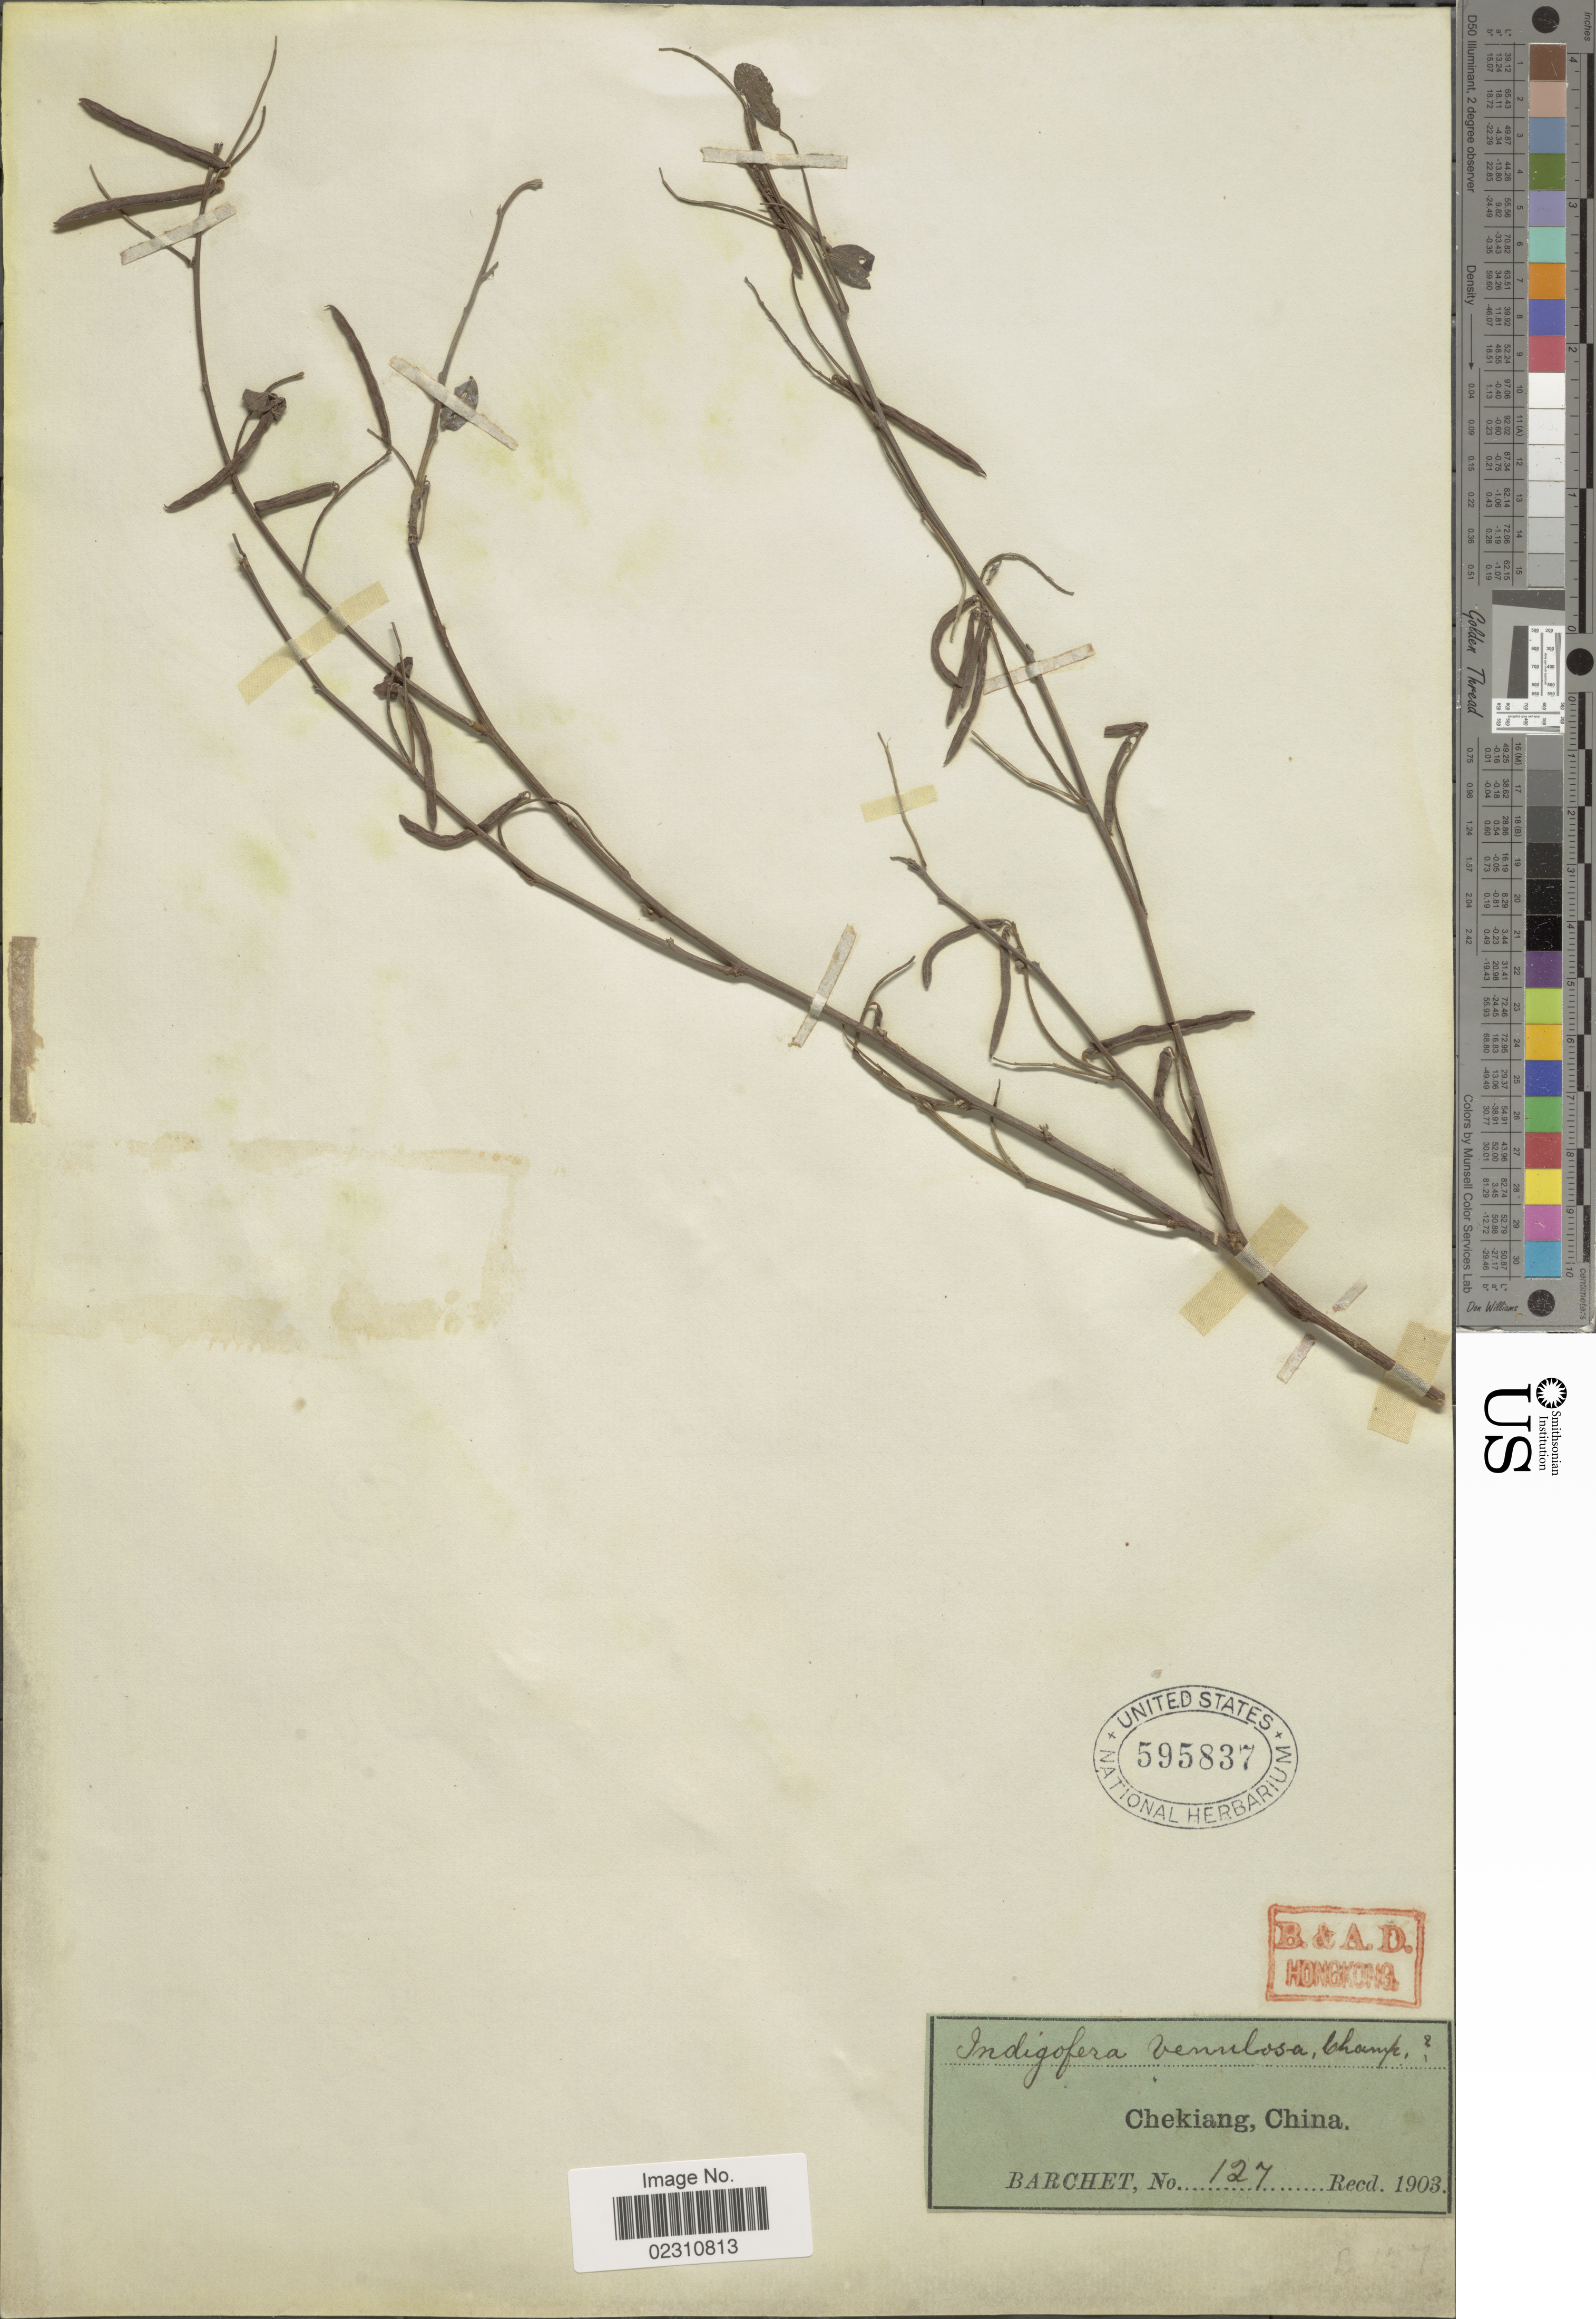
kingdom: Plantae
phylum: Tracheophyta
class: Magnoliopsida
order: Fabales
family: Fabaceae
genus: Indigofera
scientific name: Indigofera decora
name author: Lindl.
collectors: Barchet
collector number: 127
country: China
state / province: Zhejiang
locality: Chekiang, China.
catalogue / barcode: US 595837